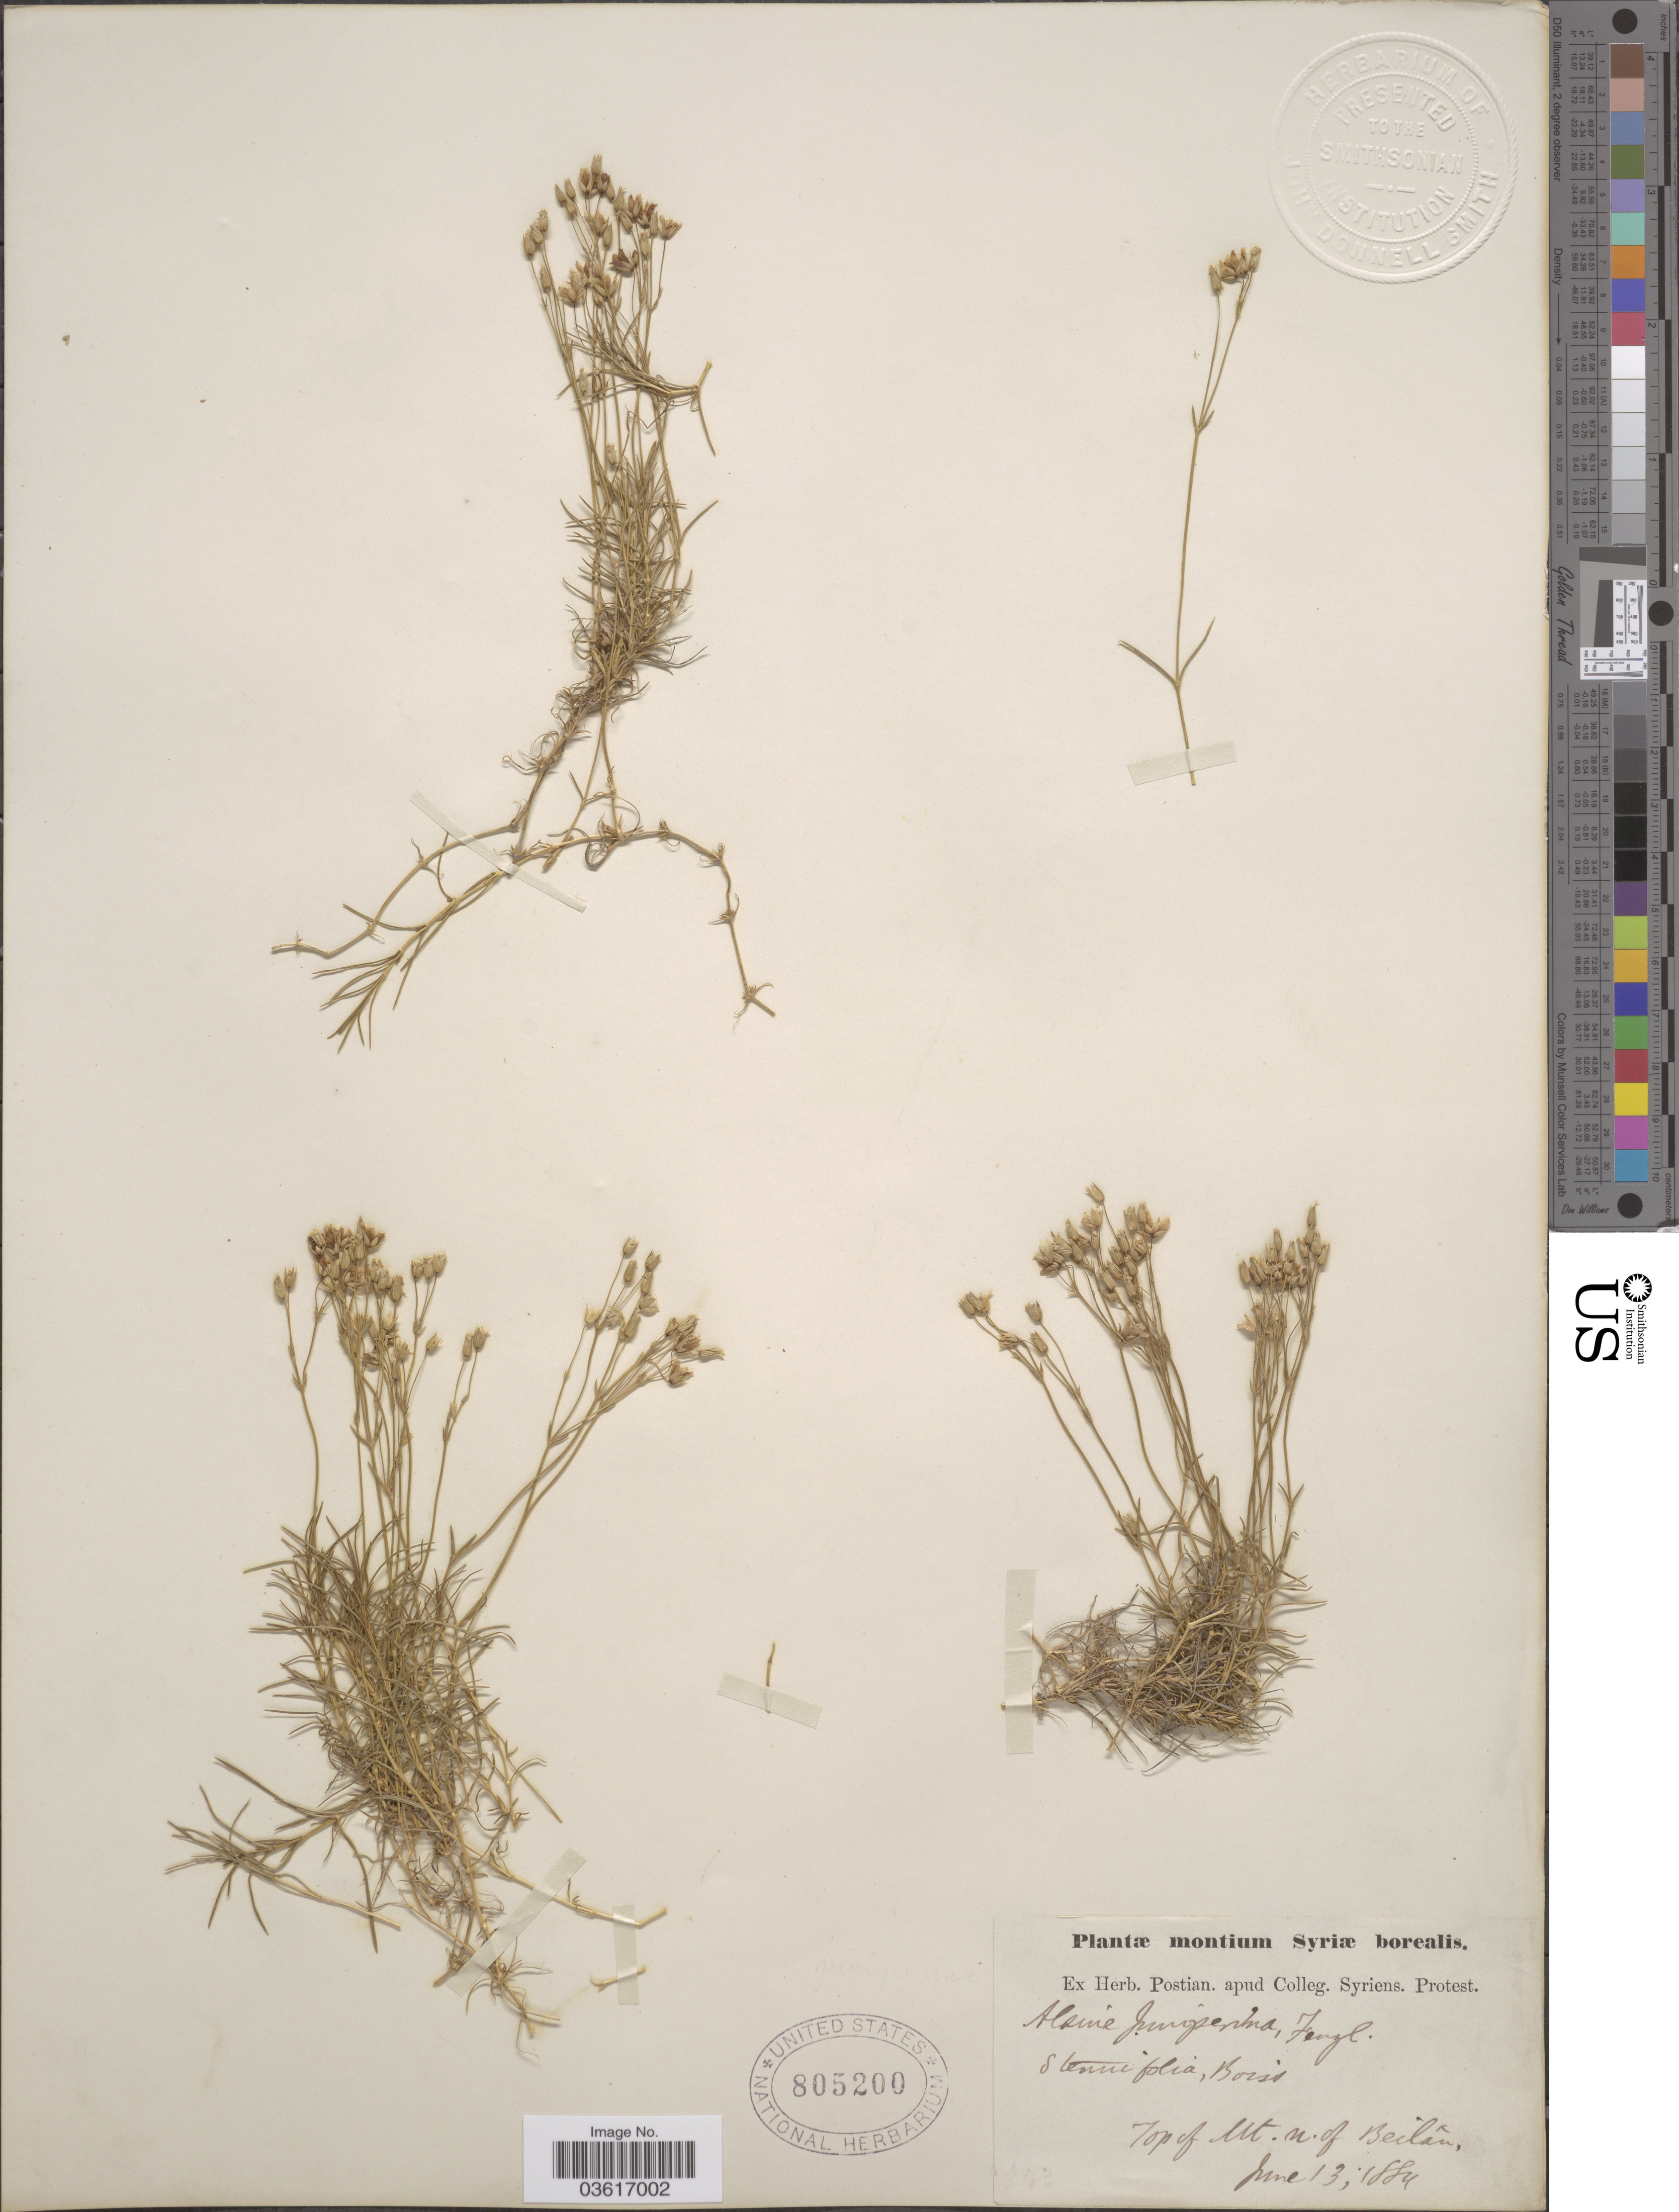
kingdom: Plantae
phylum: Tracheophyta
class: Magnoliopsida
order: Caryophyllales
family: Caryophyllaceae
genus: Minuartia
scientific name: Minuartia juniperina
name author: (L.) Maire & Petitm.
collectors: ex herb. Postian. apud Colleg. Syriens. Protest. USE "Fannie P. A. Shepard" (10308853) AS PRIMARY COLLECTOR INSTEAD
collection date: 1884-06-13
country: Syria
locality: Montium Syriæ borealis. Top of Mt. n. of Beilan.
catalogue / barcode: US 805200